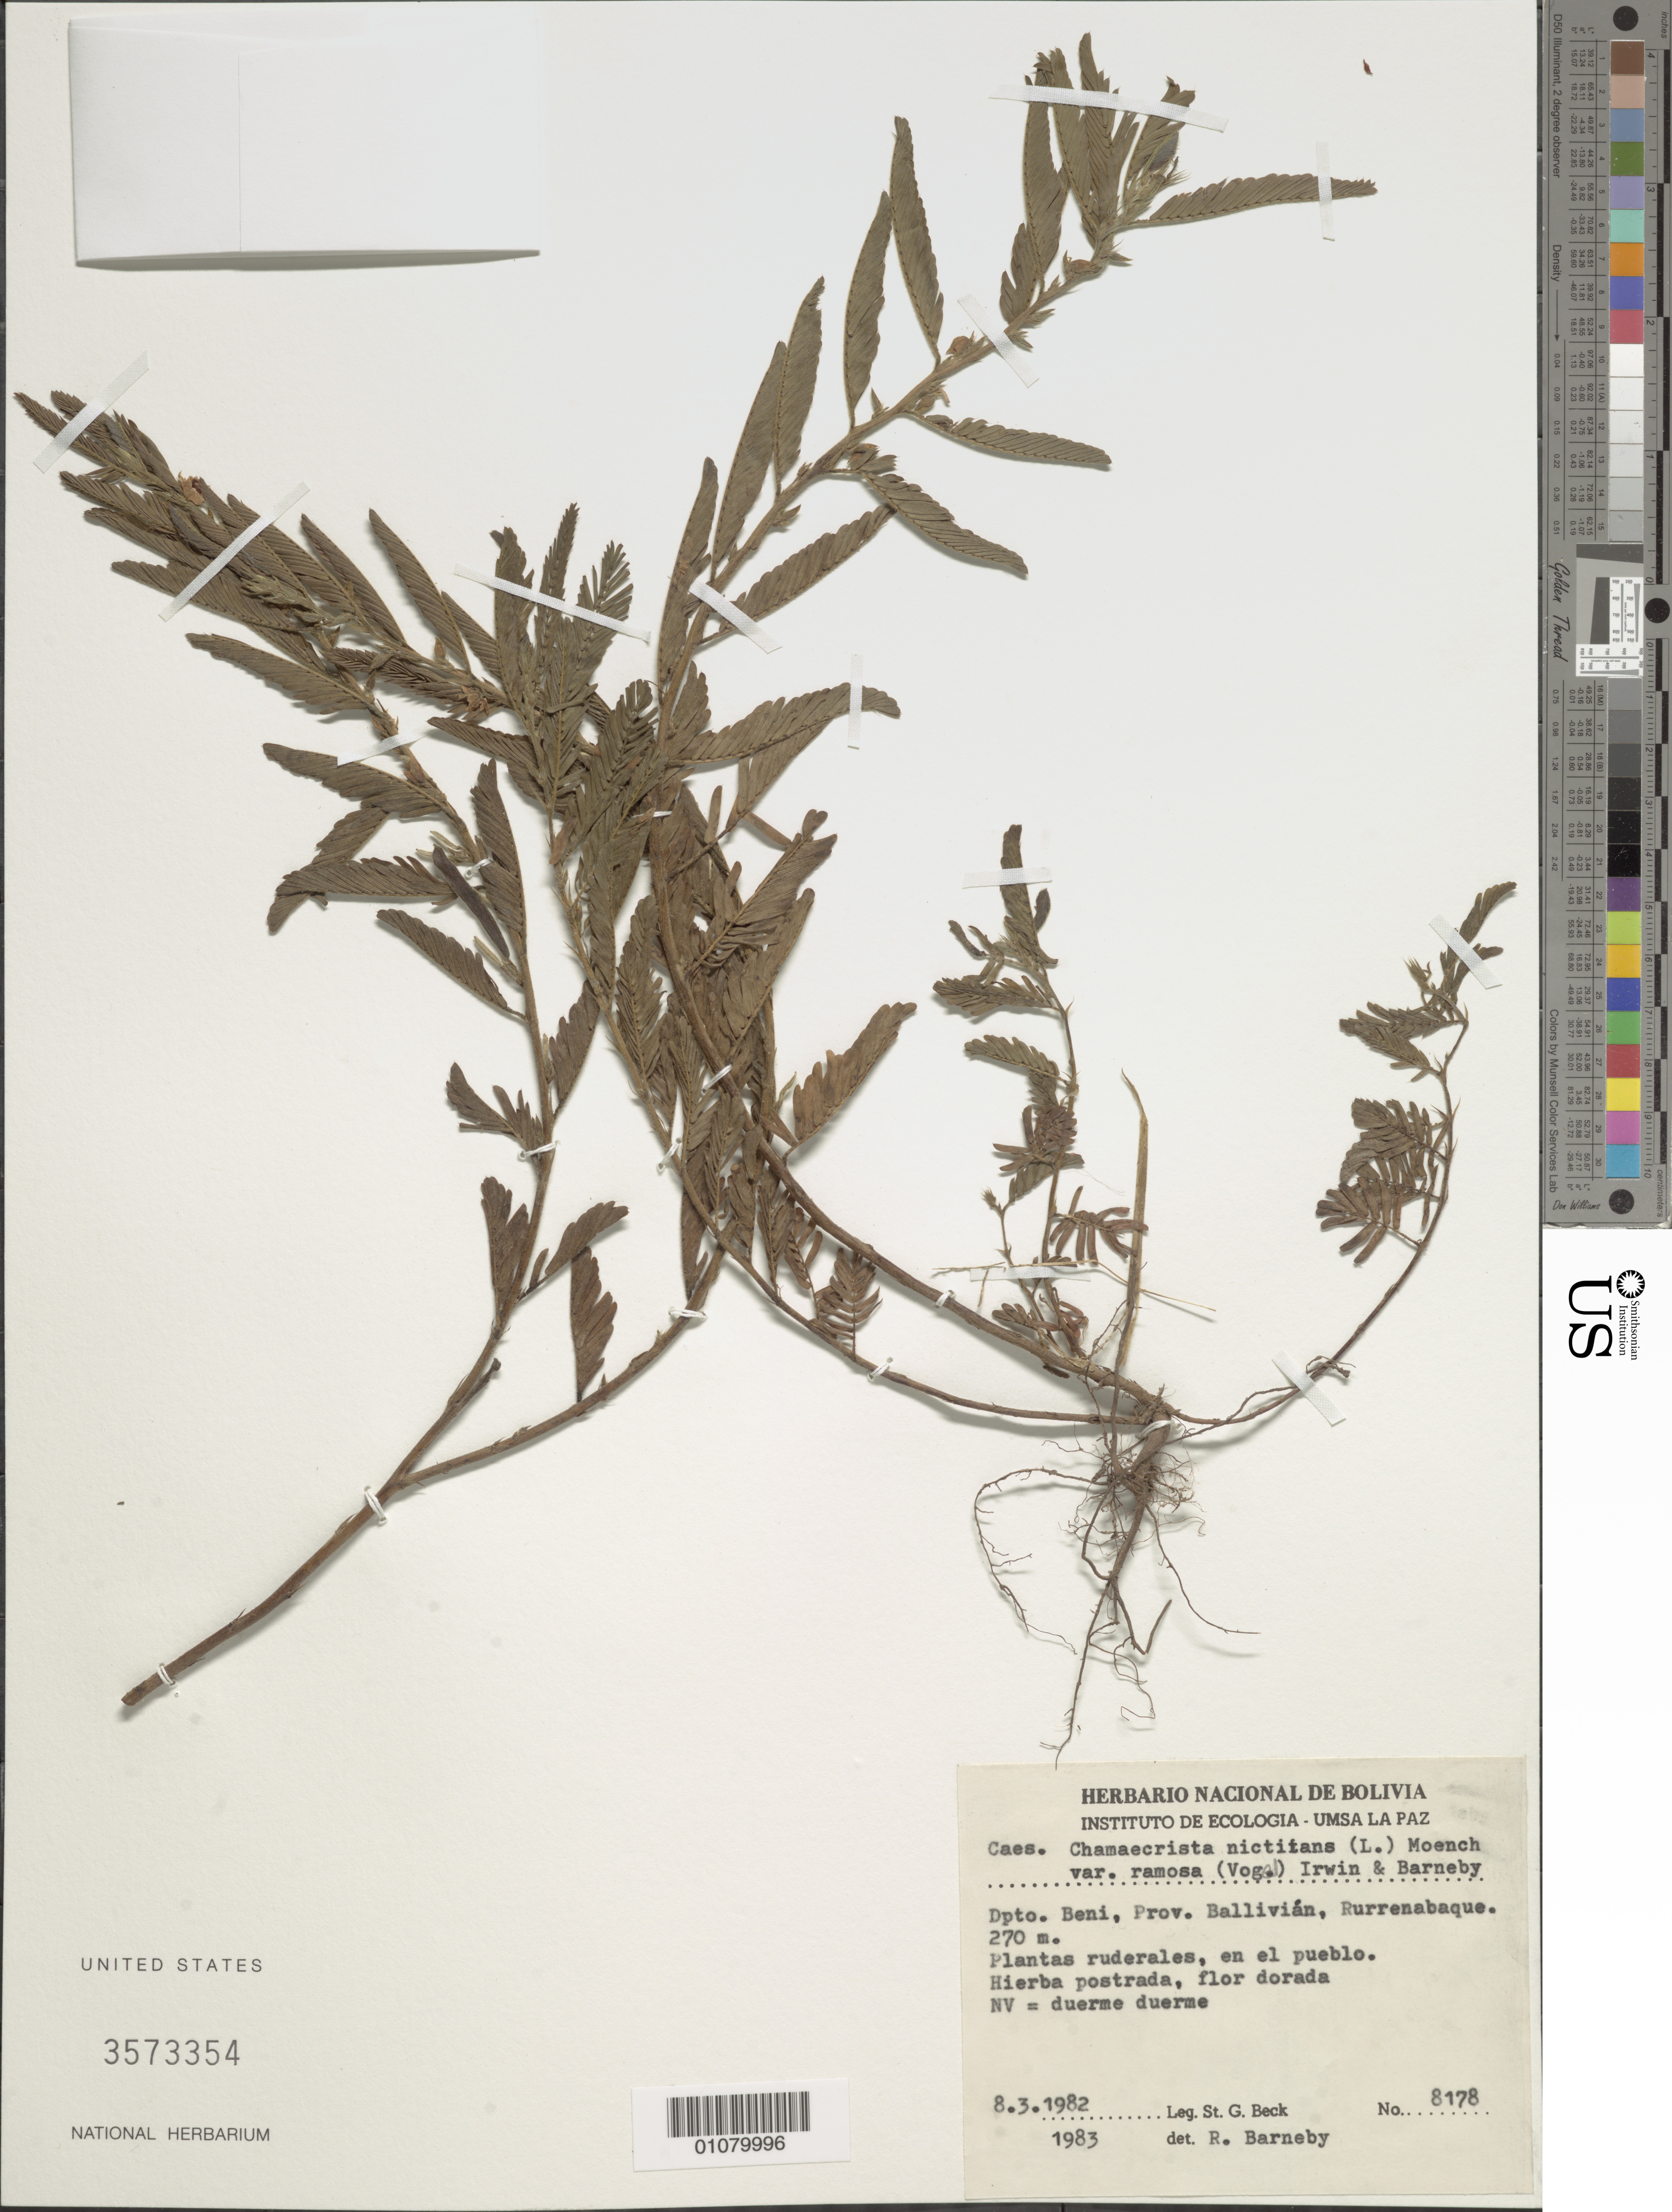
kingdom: Plantae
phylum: Tracheophyta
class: Magnoliopsida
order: Fabales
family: Fabaceae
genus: Chamaecrista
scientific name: Chamaecrista nictitans var. ramosa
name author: (Vogel) H.S. Irwin & Barneby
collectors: S. G. Beck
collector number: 8178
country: Bolivia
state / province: Beni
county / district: Ballivian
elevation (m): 270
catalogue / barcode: US 3573354